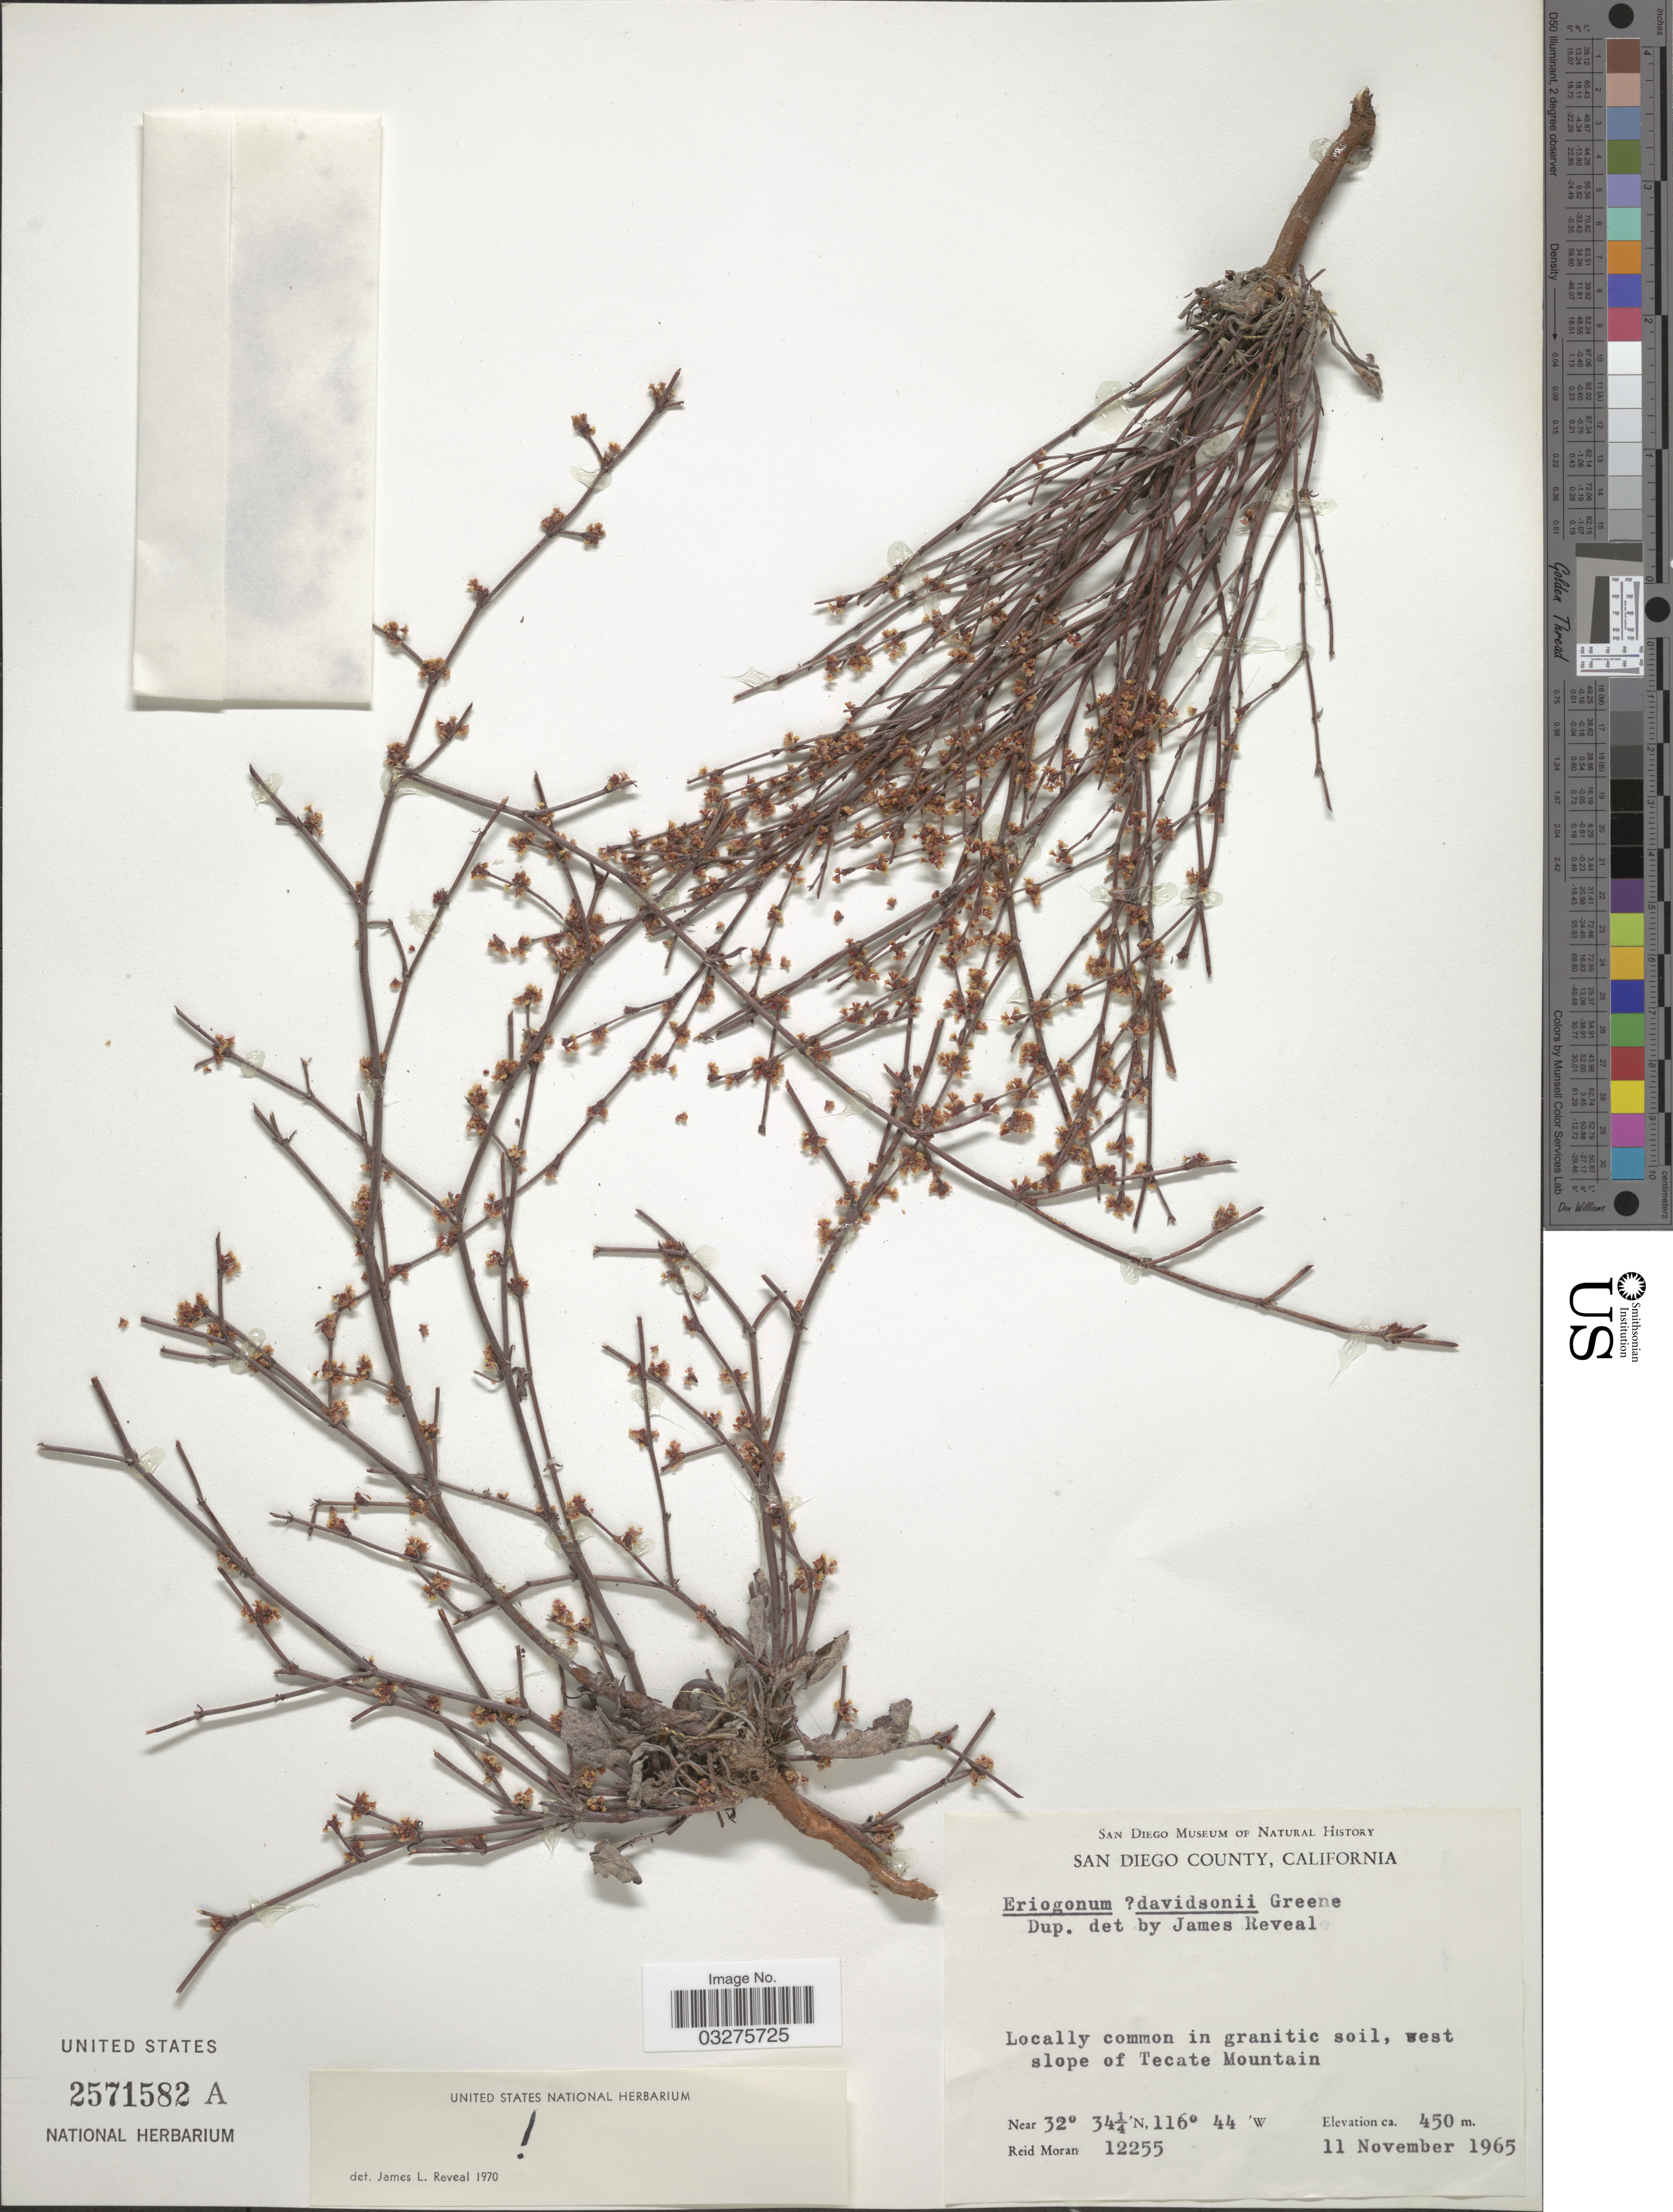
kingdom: Plantae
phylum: Tracheophyta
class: Magnoliopsida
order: Caryophyllales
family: Polygonaceae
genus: Eriogonum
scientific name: Eriogonum davidsonii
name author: Greene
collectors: R. V. Moran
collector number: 12255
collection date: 1965-11-11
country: United States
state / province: California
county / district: San Diego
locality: San Diego County. West slope of Tecate Mountain.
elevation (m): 450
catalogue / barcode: US 2571582A